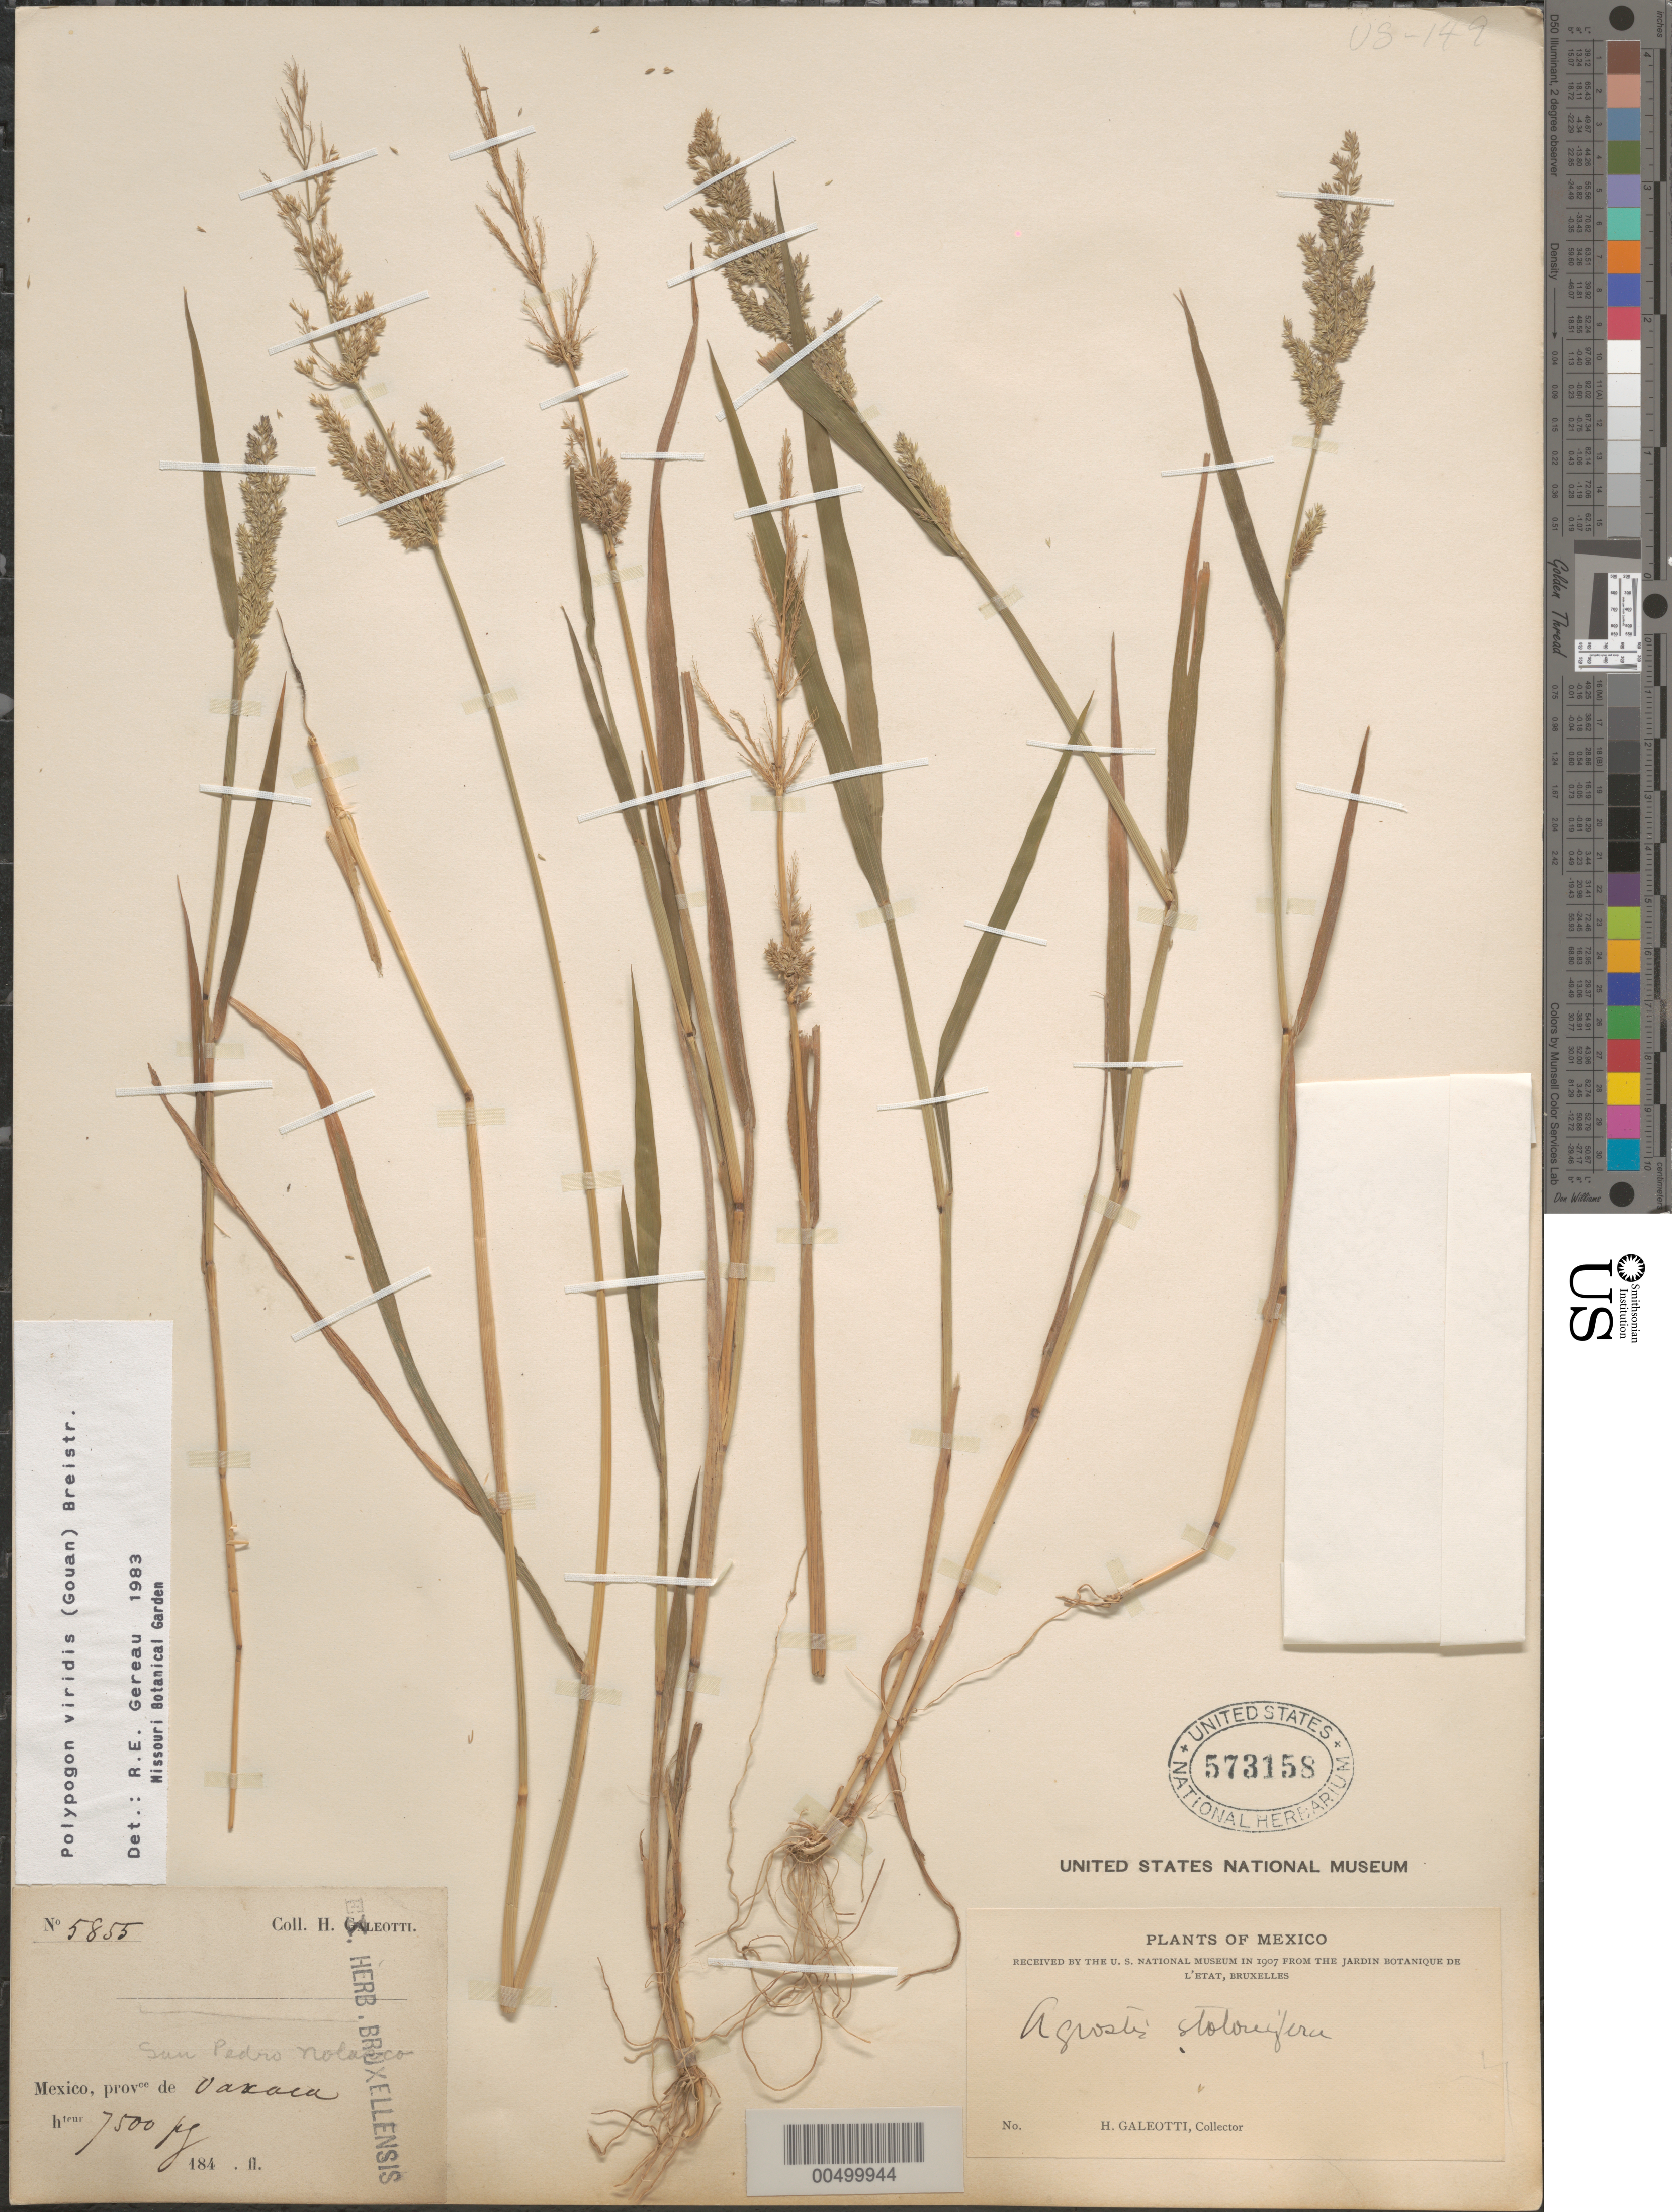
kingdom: Plantae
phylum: Tracheophyta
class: Liliopsida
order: Poales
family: Poaceae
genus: Polypogon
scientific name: Polypogon viridis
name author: (Gouan) Breistroffer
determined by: Gereau, R. E.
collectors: H. G. Galeotti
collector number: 5855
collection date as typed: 184?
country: Mexico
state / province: Oaxaca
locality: San Pedro Nolasco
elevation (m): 2286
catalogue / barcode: US 573158